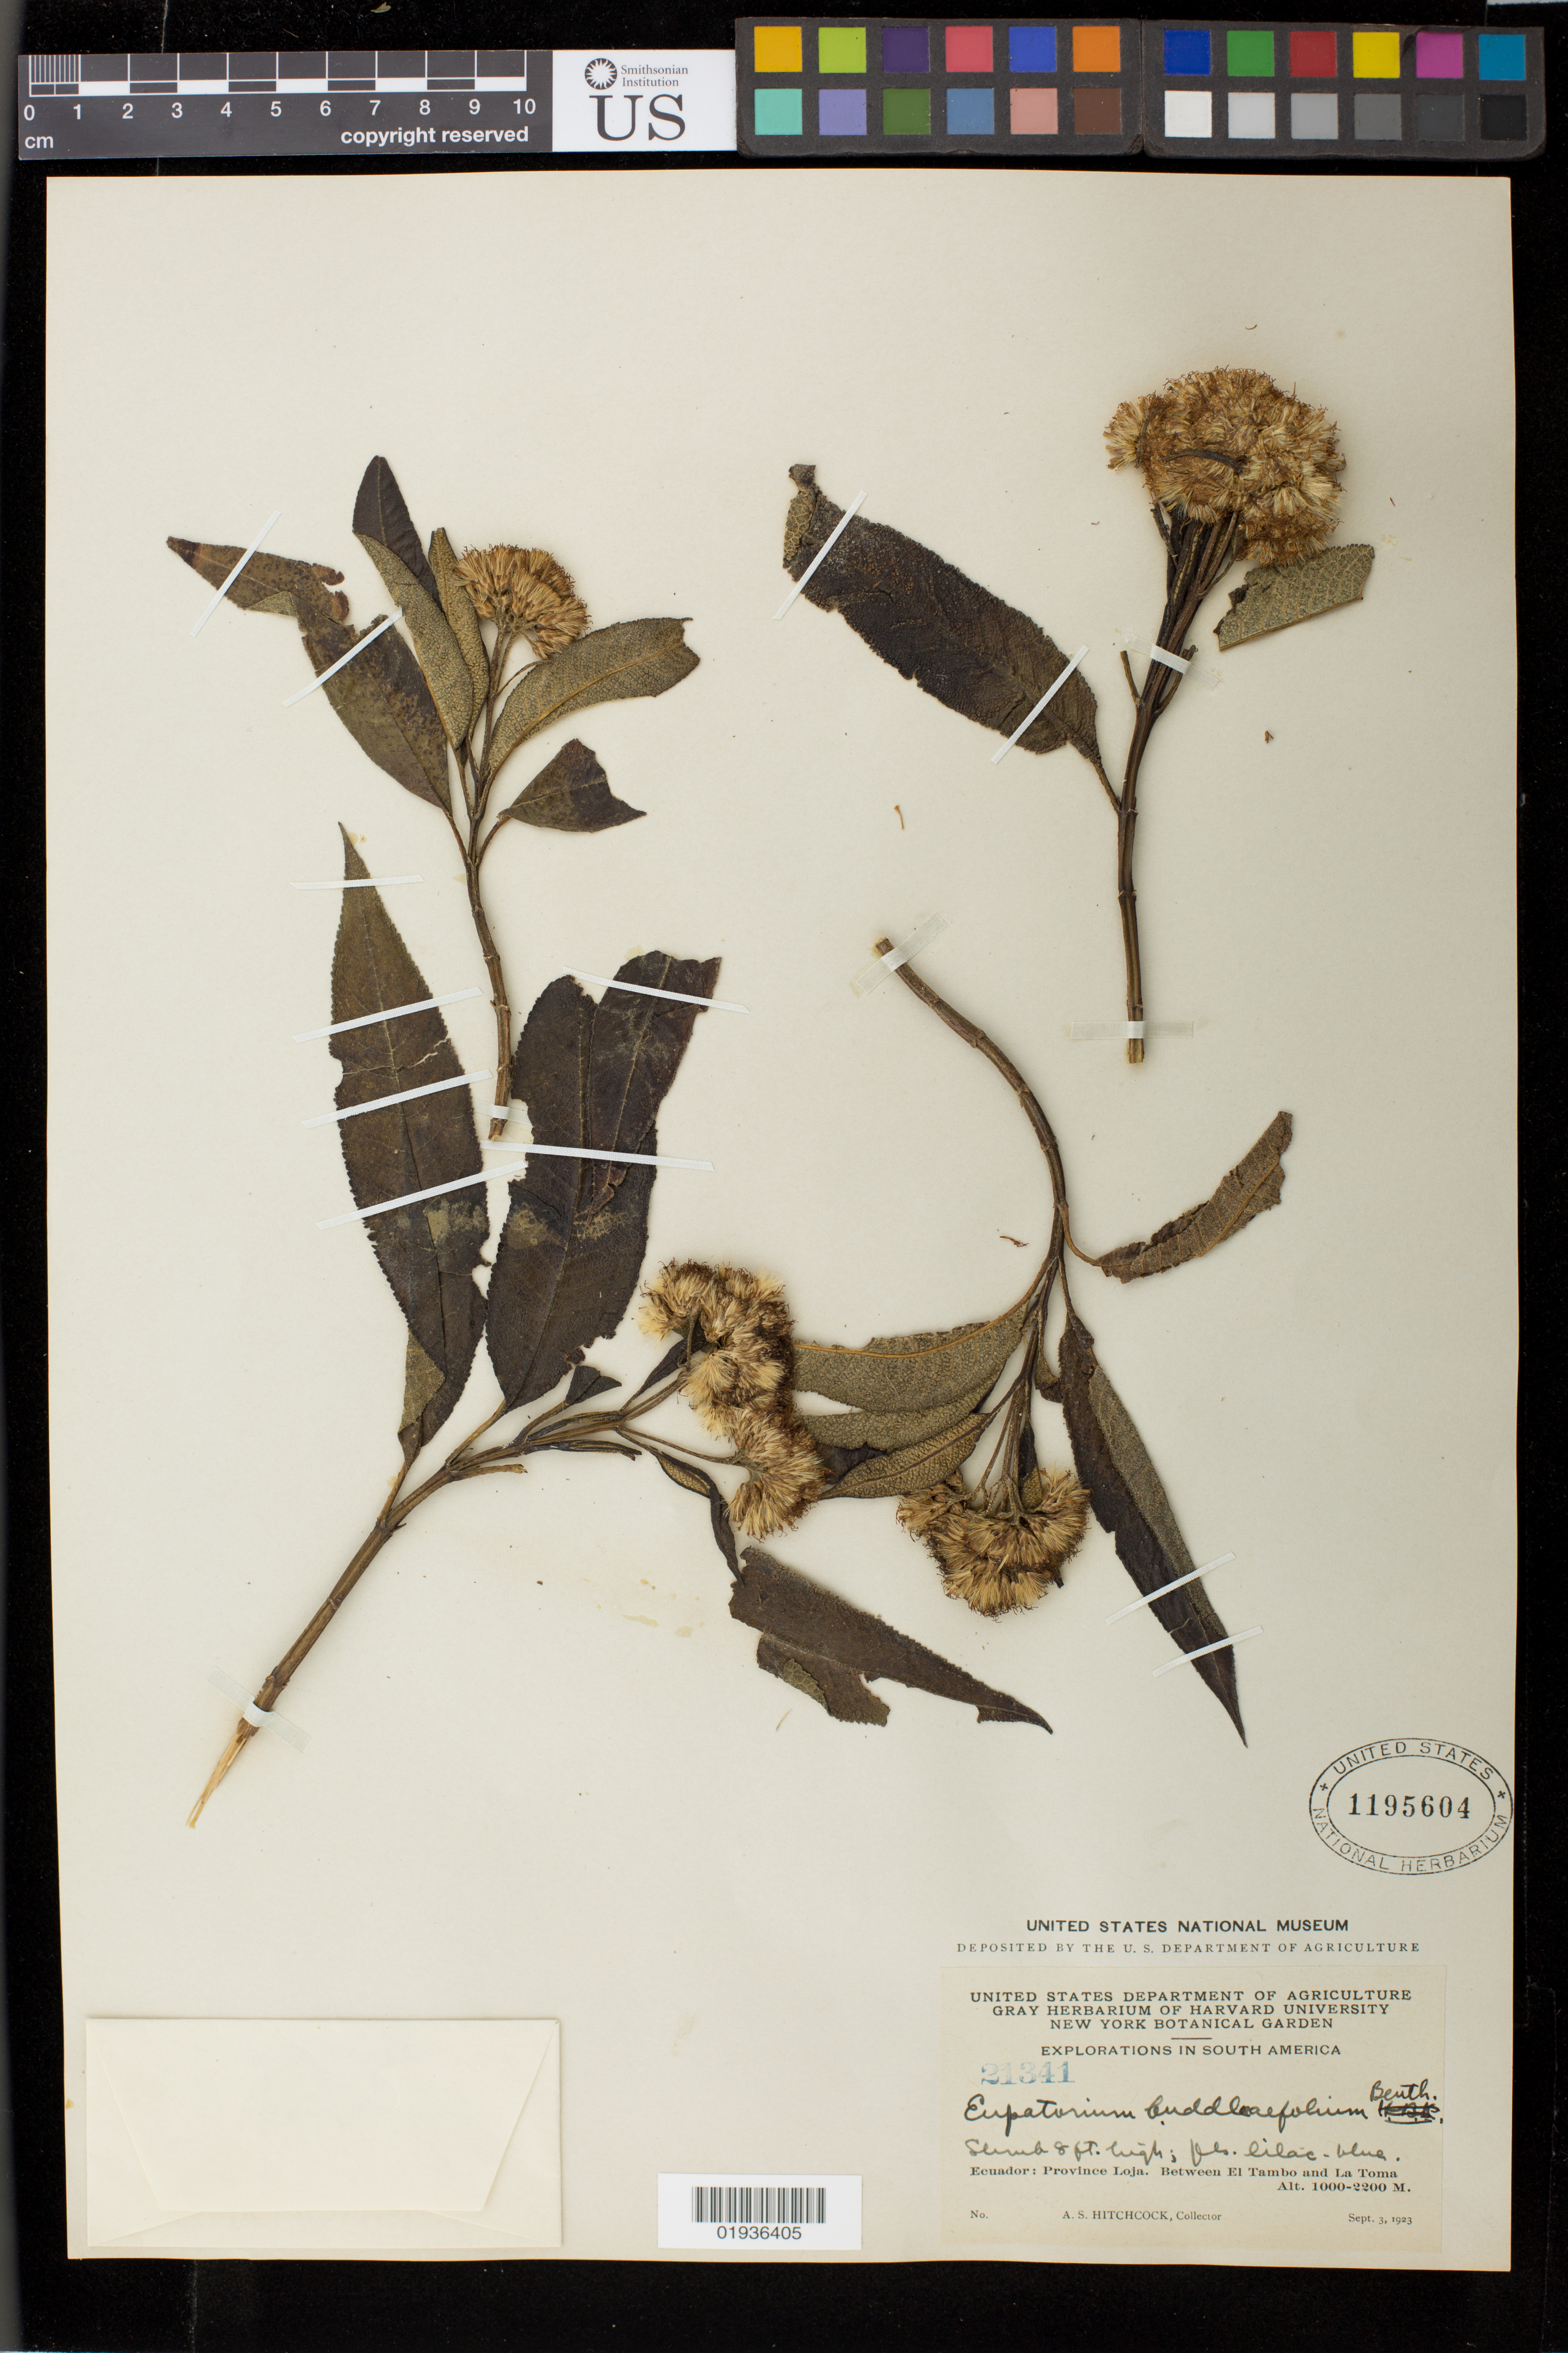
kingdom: Plantae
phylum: Tracheophyta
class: Magnoliopsida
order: Asterales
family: Asteraceae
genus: Eupatorium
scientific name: Eupatorium buddleifolium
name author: Benth.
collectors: A. S. Hitchcock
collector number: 21341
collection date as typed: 03 Sep 1923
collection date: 1923-09-03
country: Ecuador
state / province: Loja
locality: Between El Tambo and La Toma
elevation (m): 1000